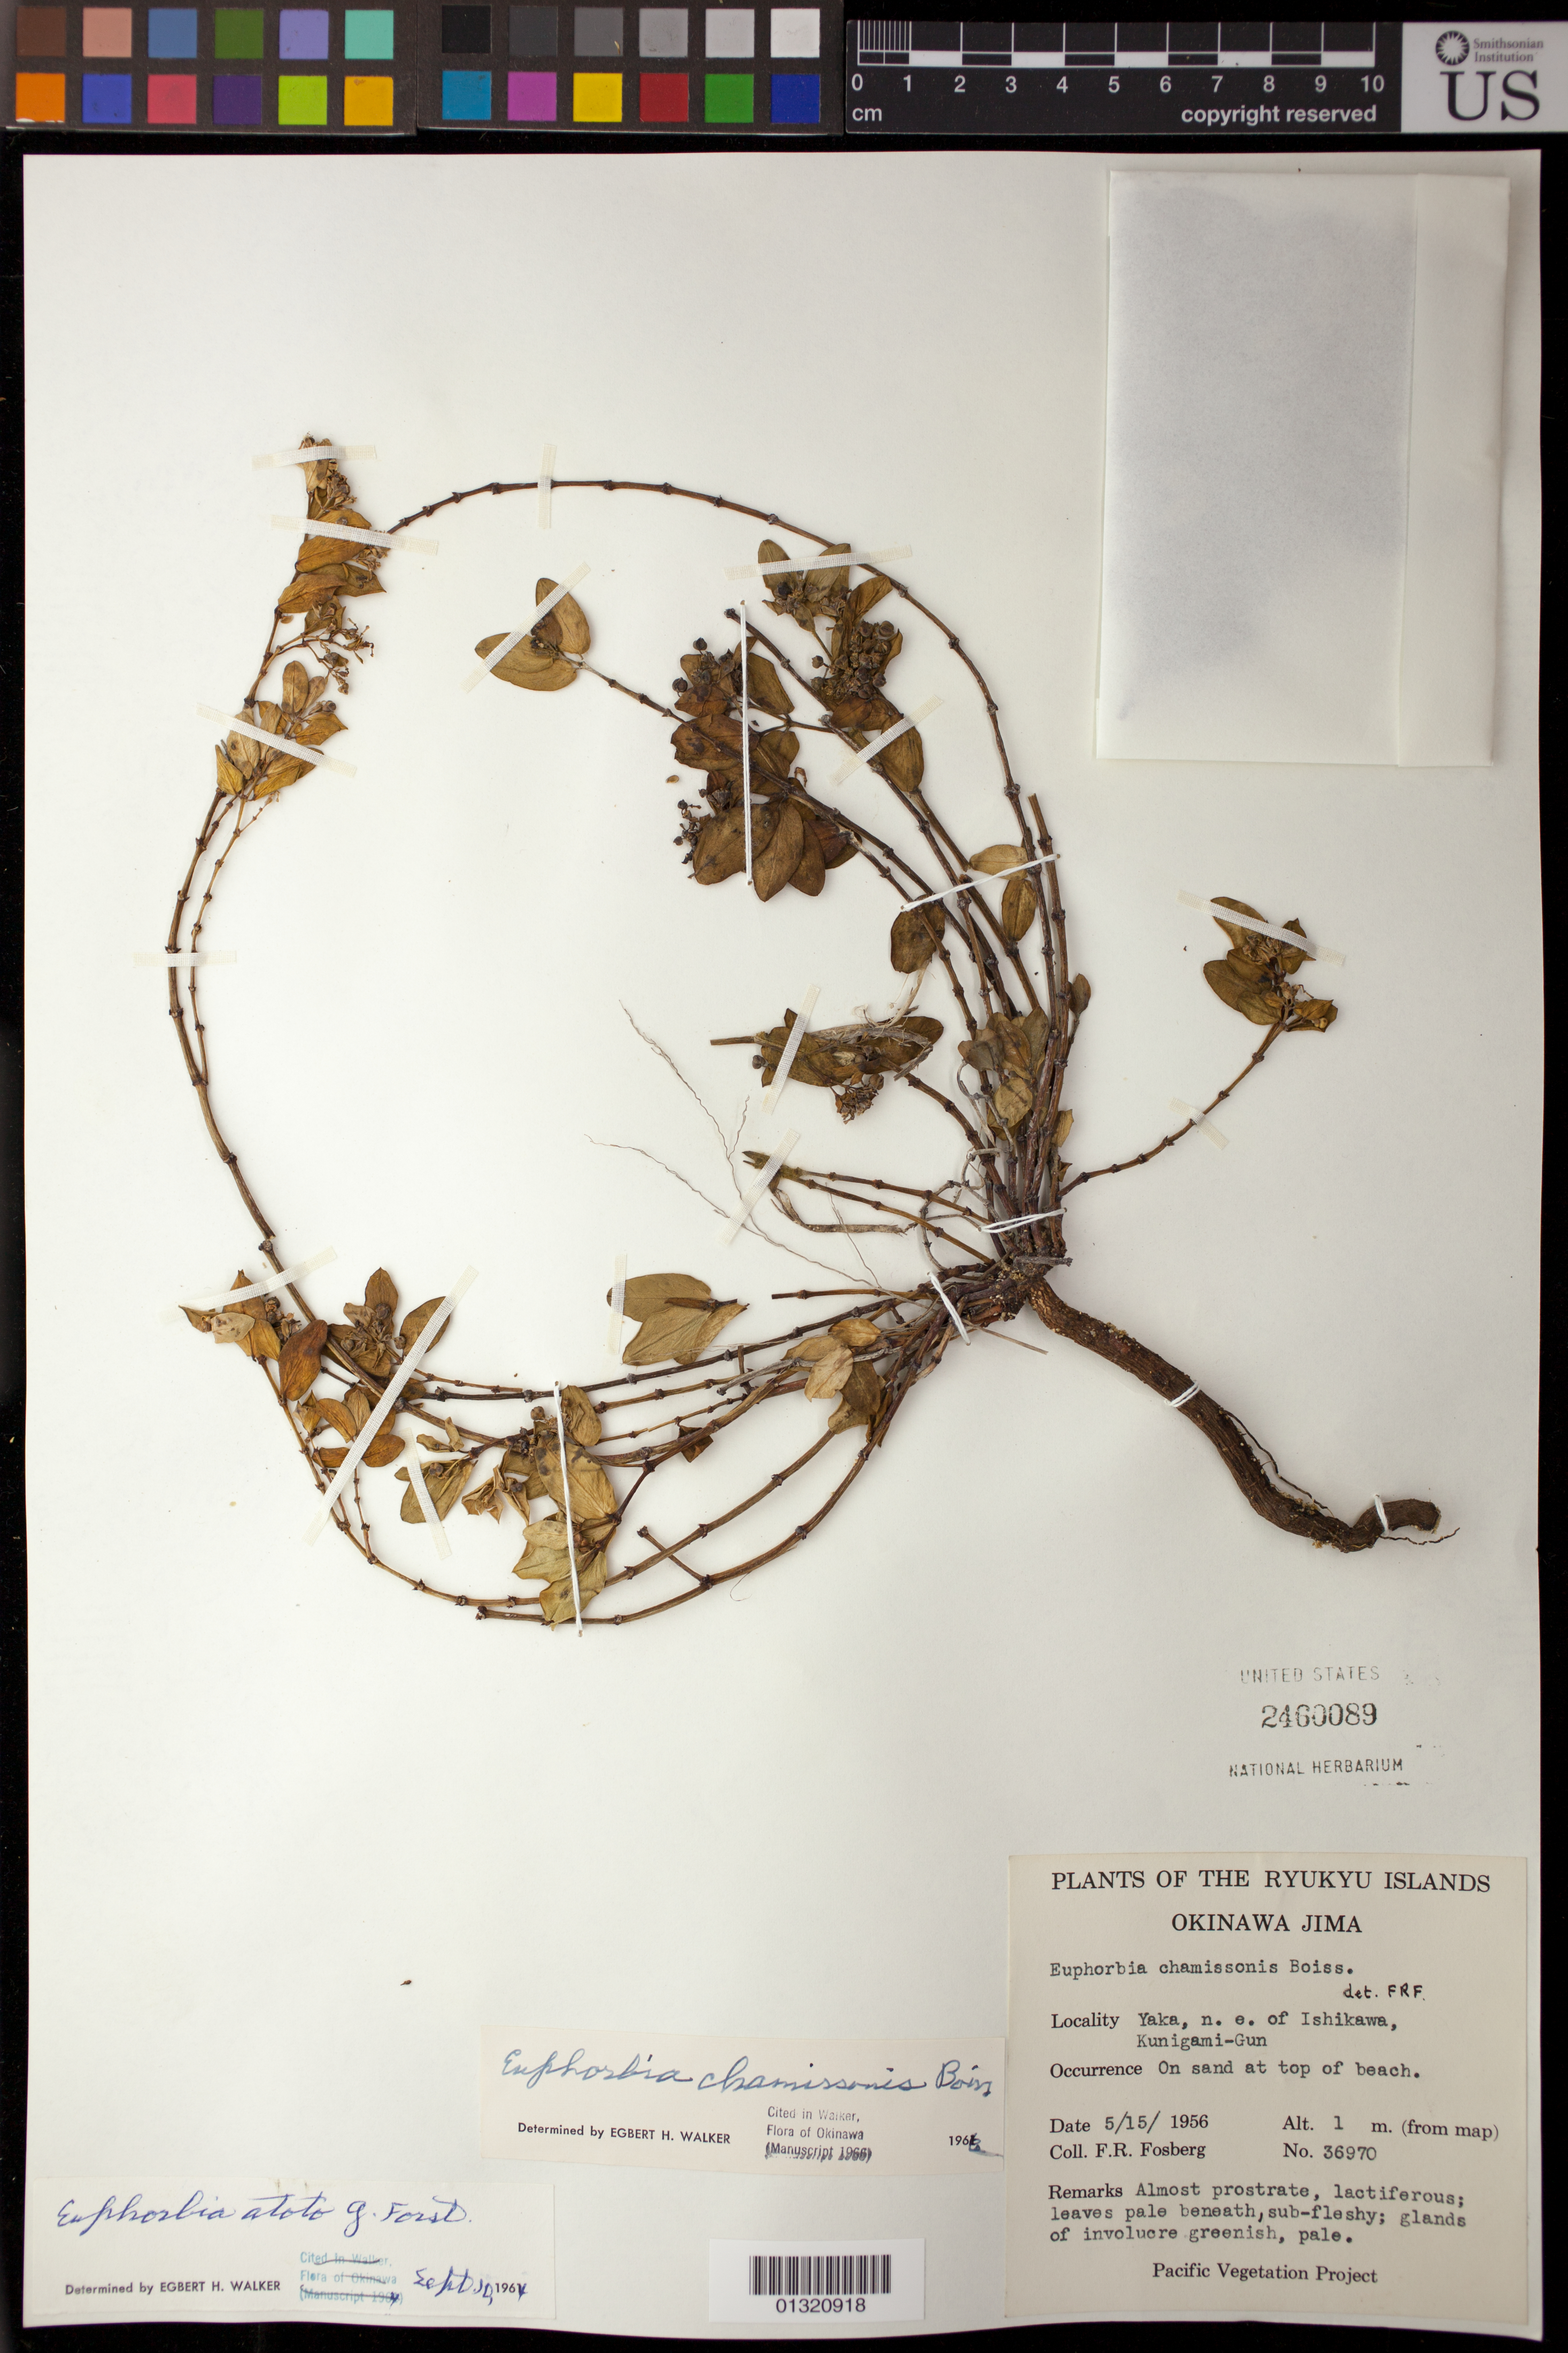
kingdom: Plantae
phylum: Tracheophyta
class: Magnoliopsida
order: Malpighiales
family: Euphorbiaceae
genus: Euphorbia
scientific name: Euphorbia chamissonis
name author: (Klotzsch ex Klotzsch & Garcke) Boiss.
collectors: F. R. Fosberg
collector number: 36970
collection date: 1956-05-15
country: Japan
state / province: Okinawa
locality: Yaka, n. e. of Ishikawa Kunigami-Gun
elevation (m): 1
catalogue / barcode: US 2460089